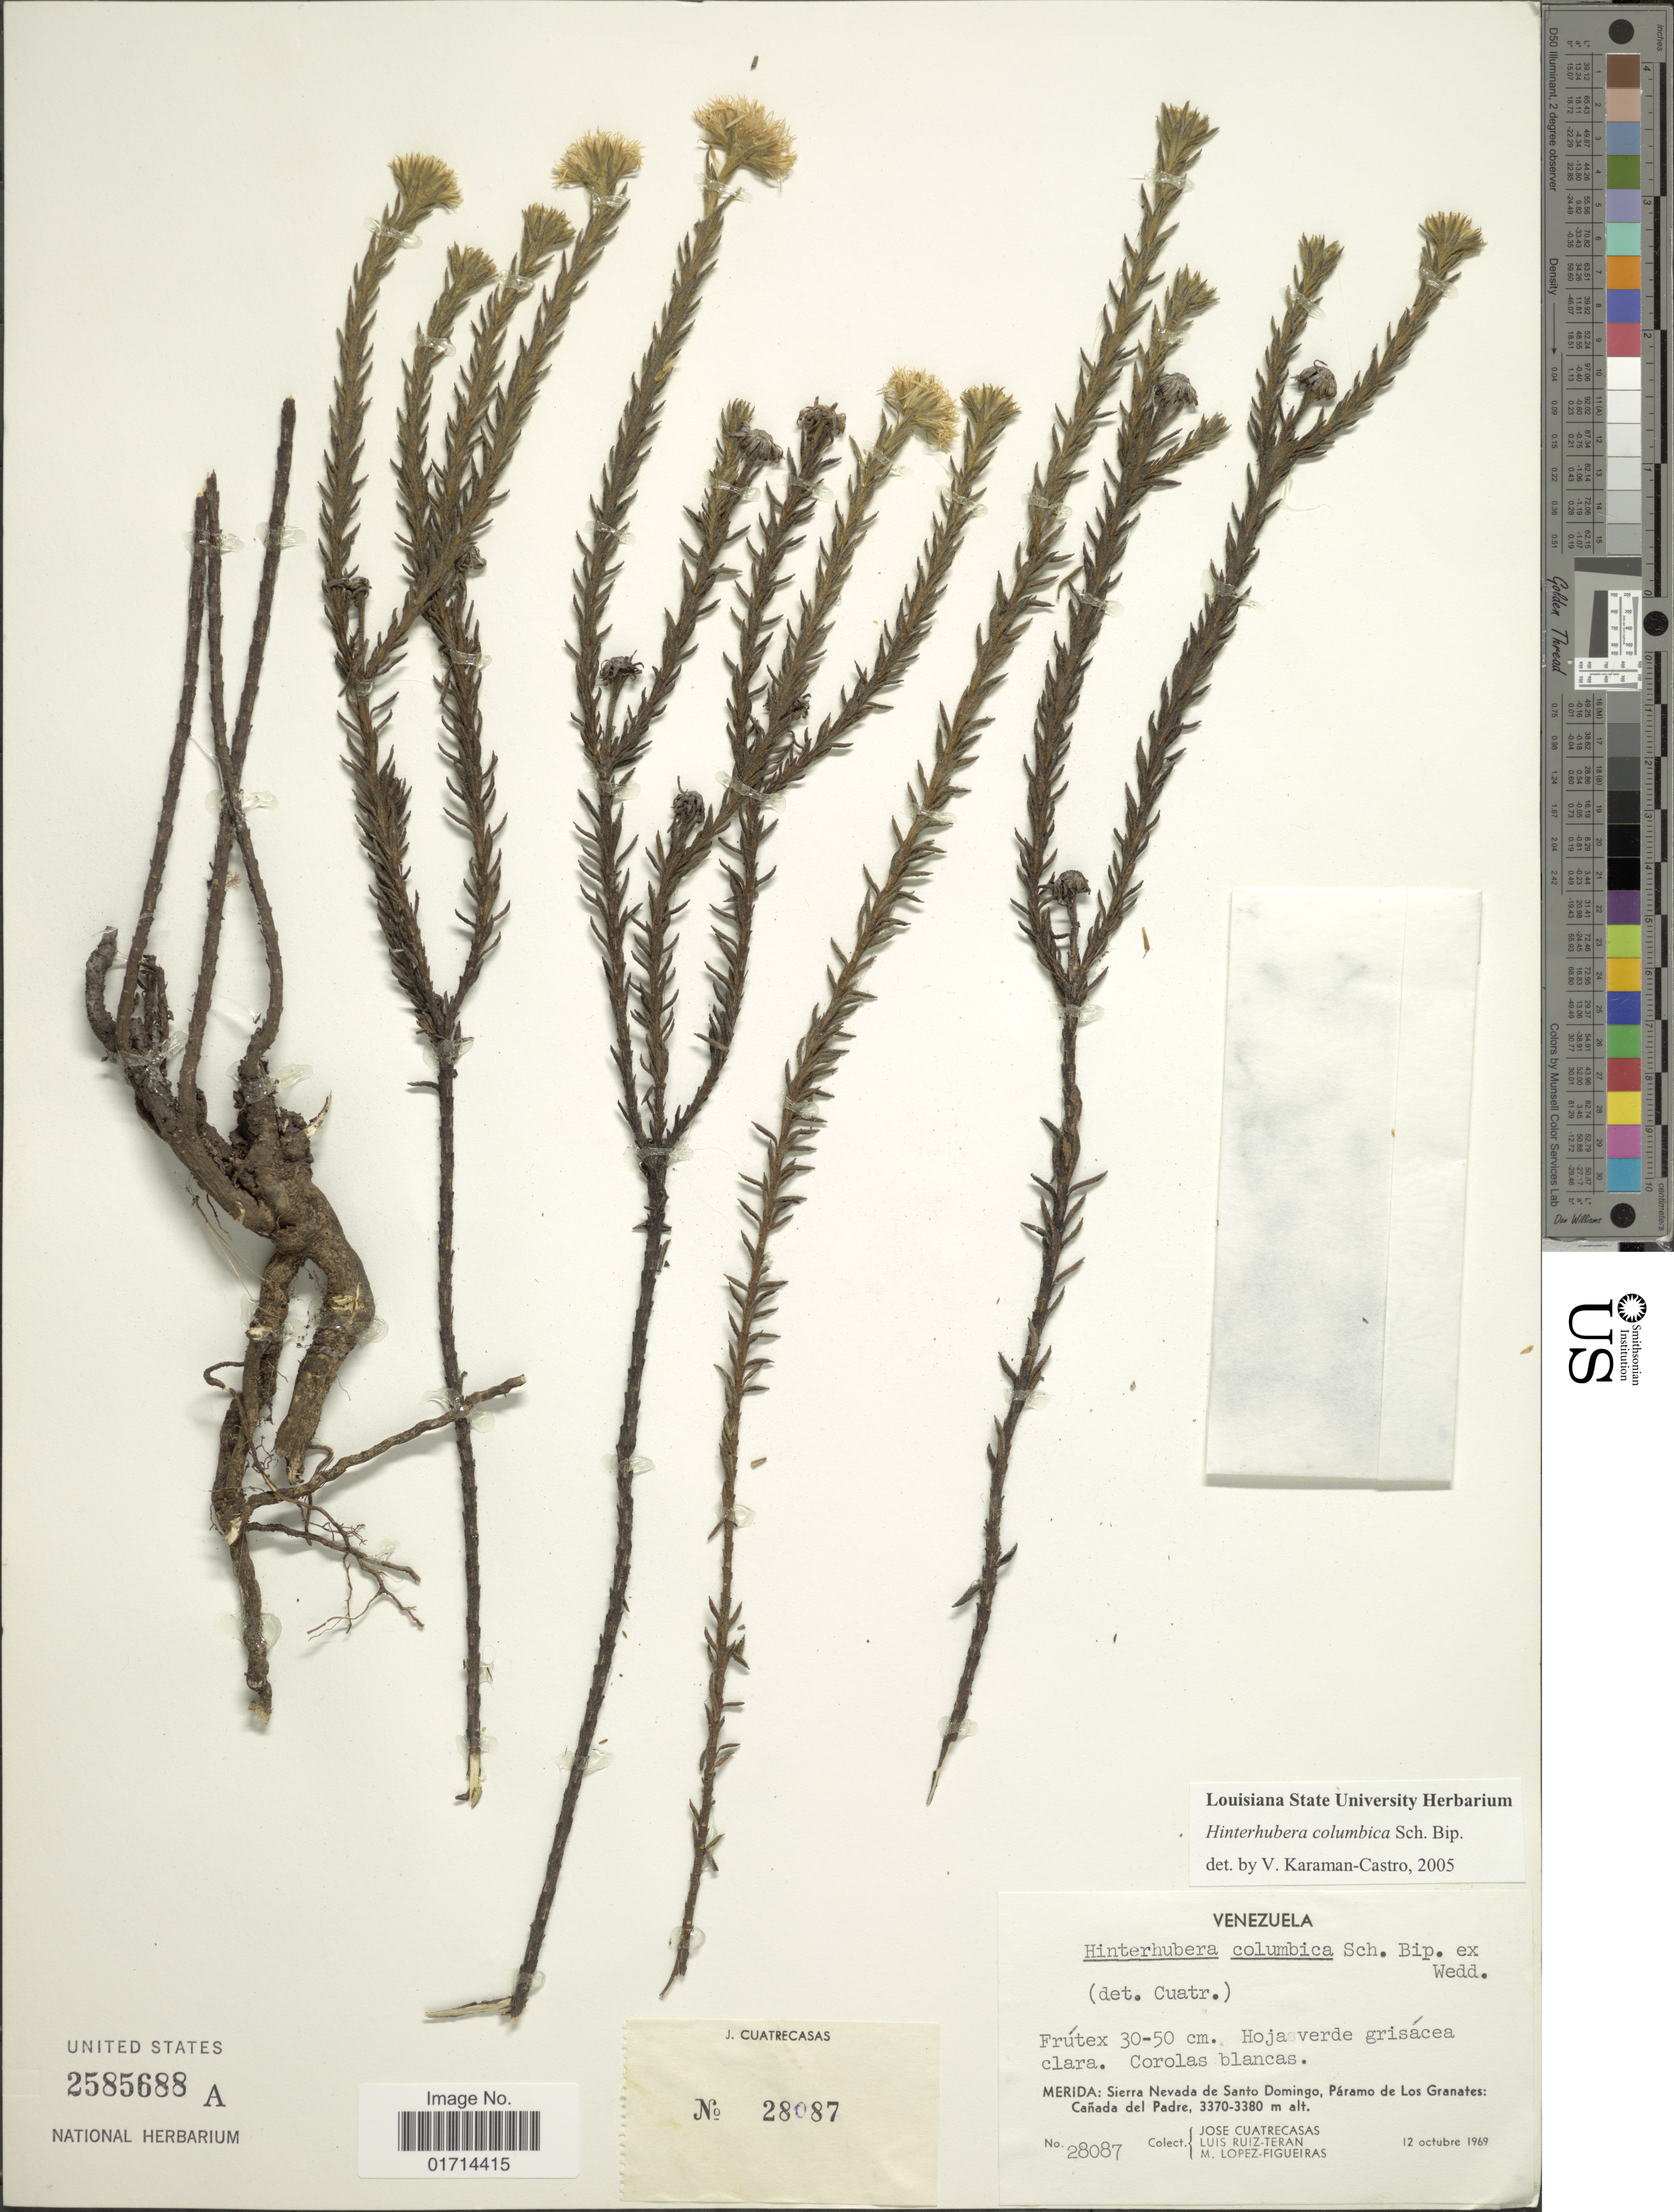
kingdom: Plantae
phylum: Tracheophyta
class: Magnoliopsida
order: Asterales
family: Asteraceae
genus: Hinterhubera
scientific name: Hinterhubera columbica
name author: Sch. Bip. ex Wedd.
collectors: J. Cuatrecasas, L. Teran & M. Lopéz-F.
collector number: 28087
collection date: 1969-10-12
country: Venezuela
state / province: Mérida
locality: Sierra Nevada de Santo Domingo, Paramo de Los Granates, Canada del Padre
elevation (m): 3370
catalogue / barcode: US 2585688A